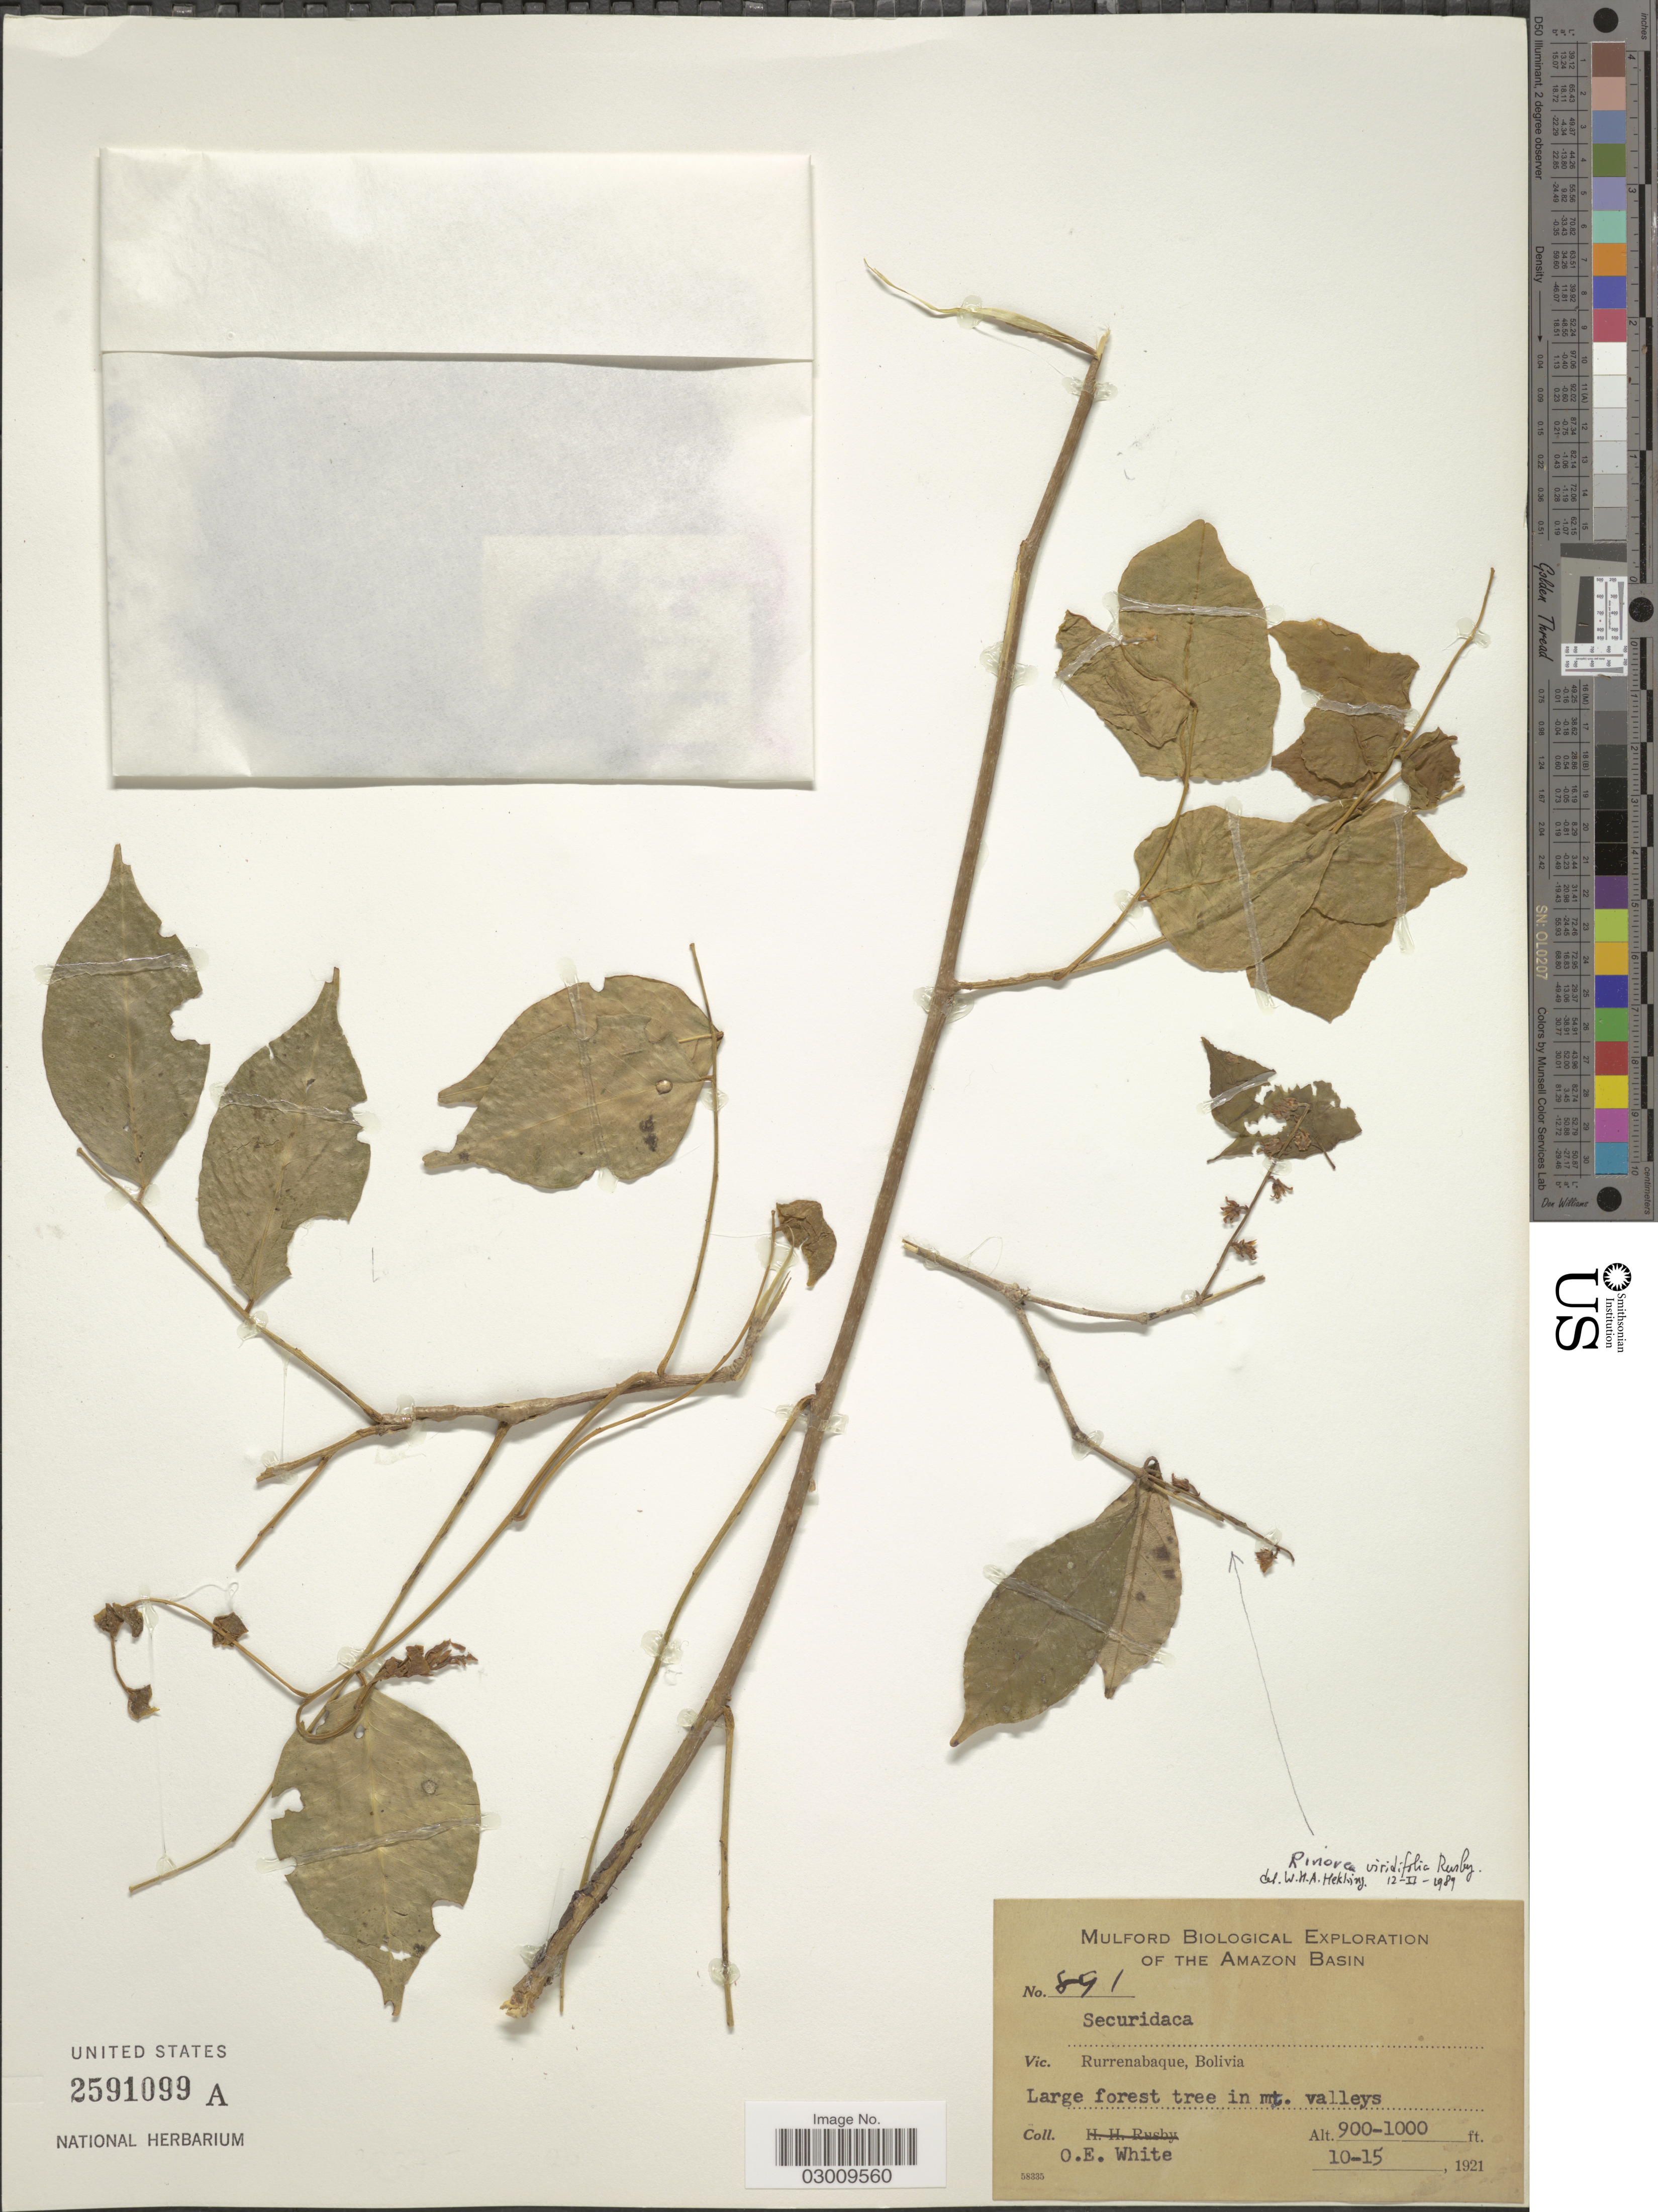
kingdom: Plantae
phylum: Tracheophyta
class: Magnoliopsida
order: Malpighiales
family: Violaceae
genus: Rinorea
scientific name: Rinorea viridifolia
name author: Rusby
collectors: O. E. White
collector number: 891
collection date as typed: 10-15-1921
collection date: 1921-10-15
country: Bolivia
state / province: Beni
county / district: José Ballivián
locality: Rurrenabaque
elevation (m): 274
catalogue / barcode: US 2591099A